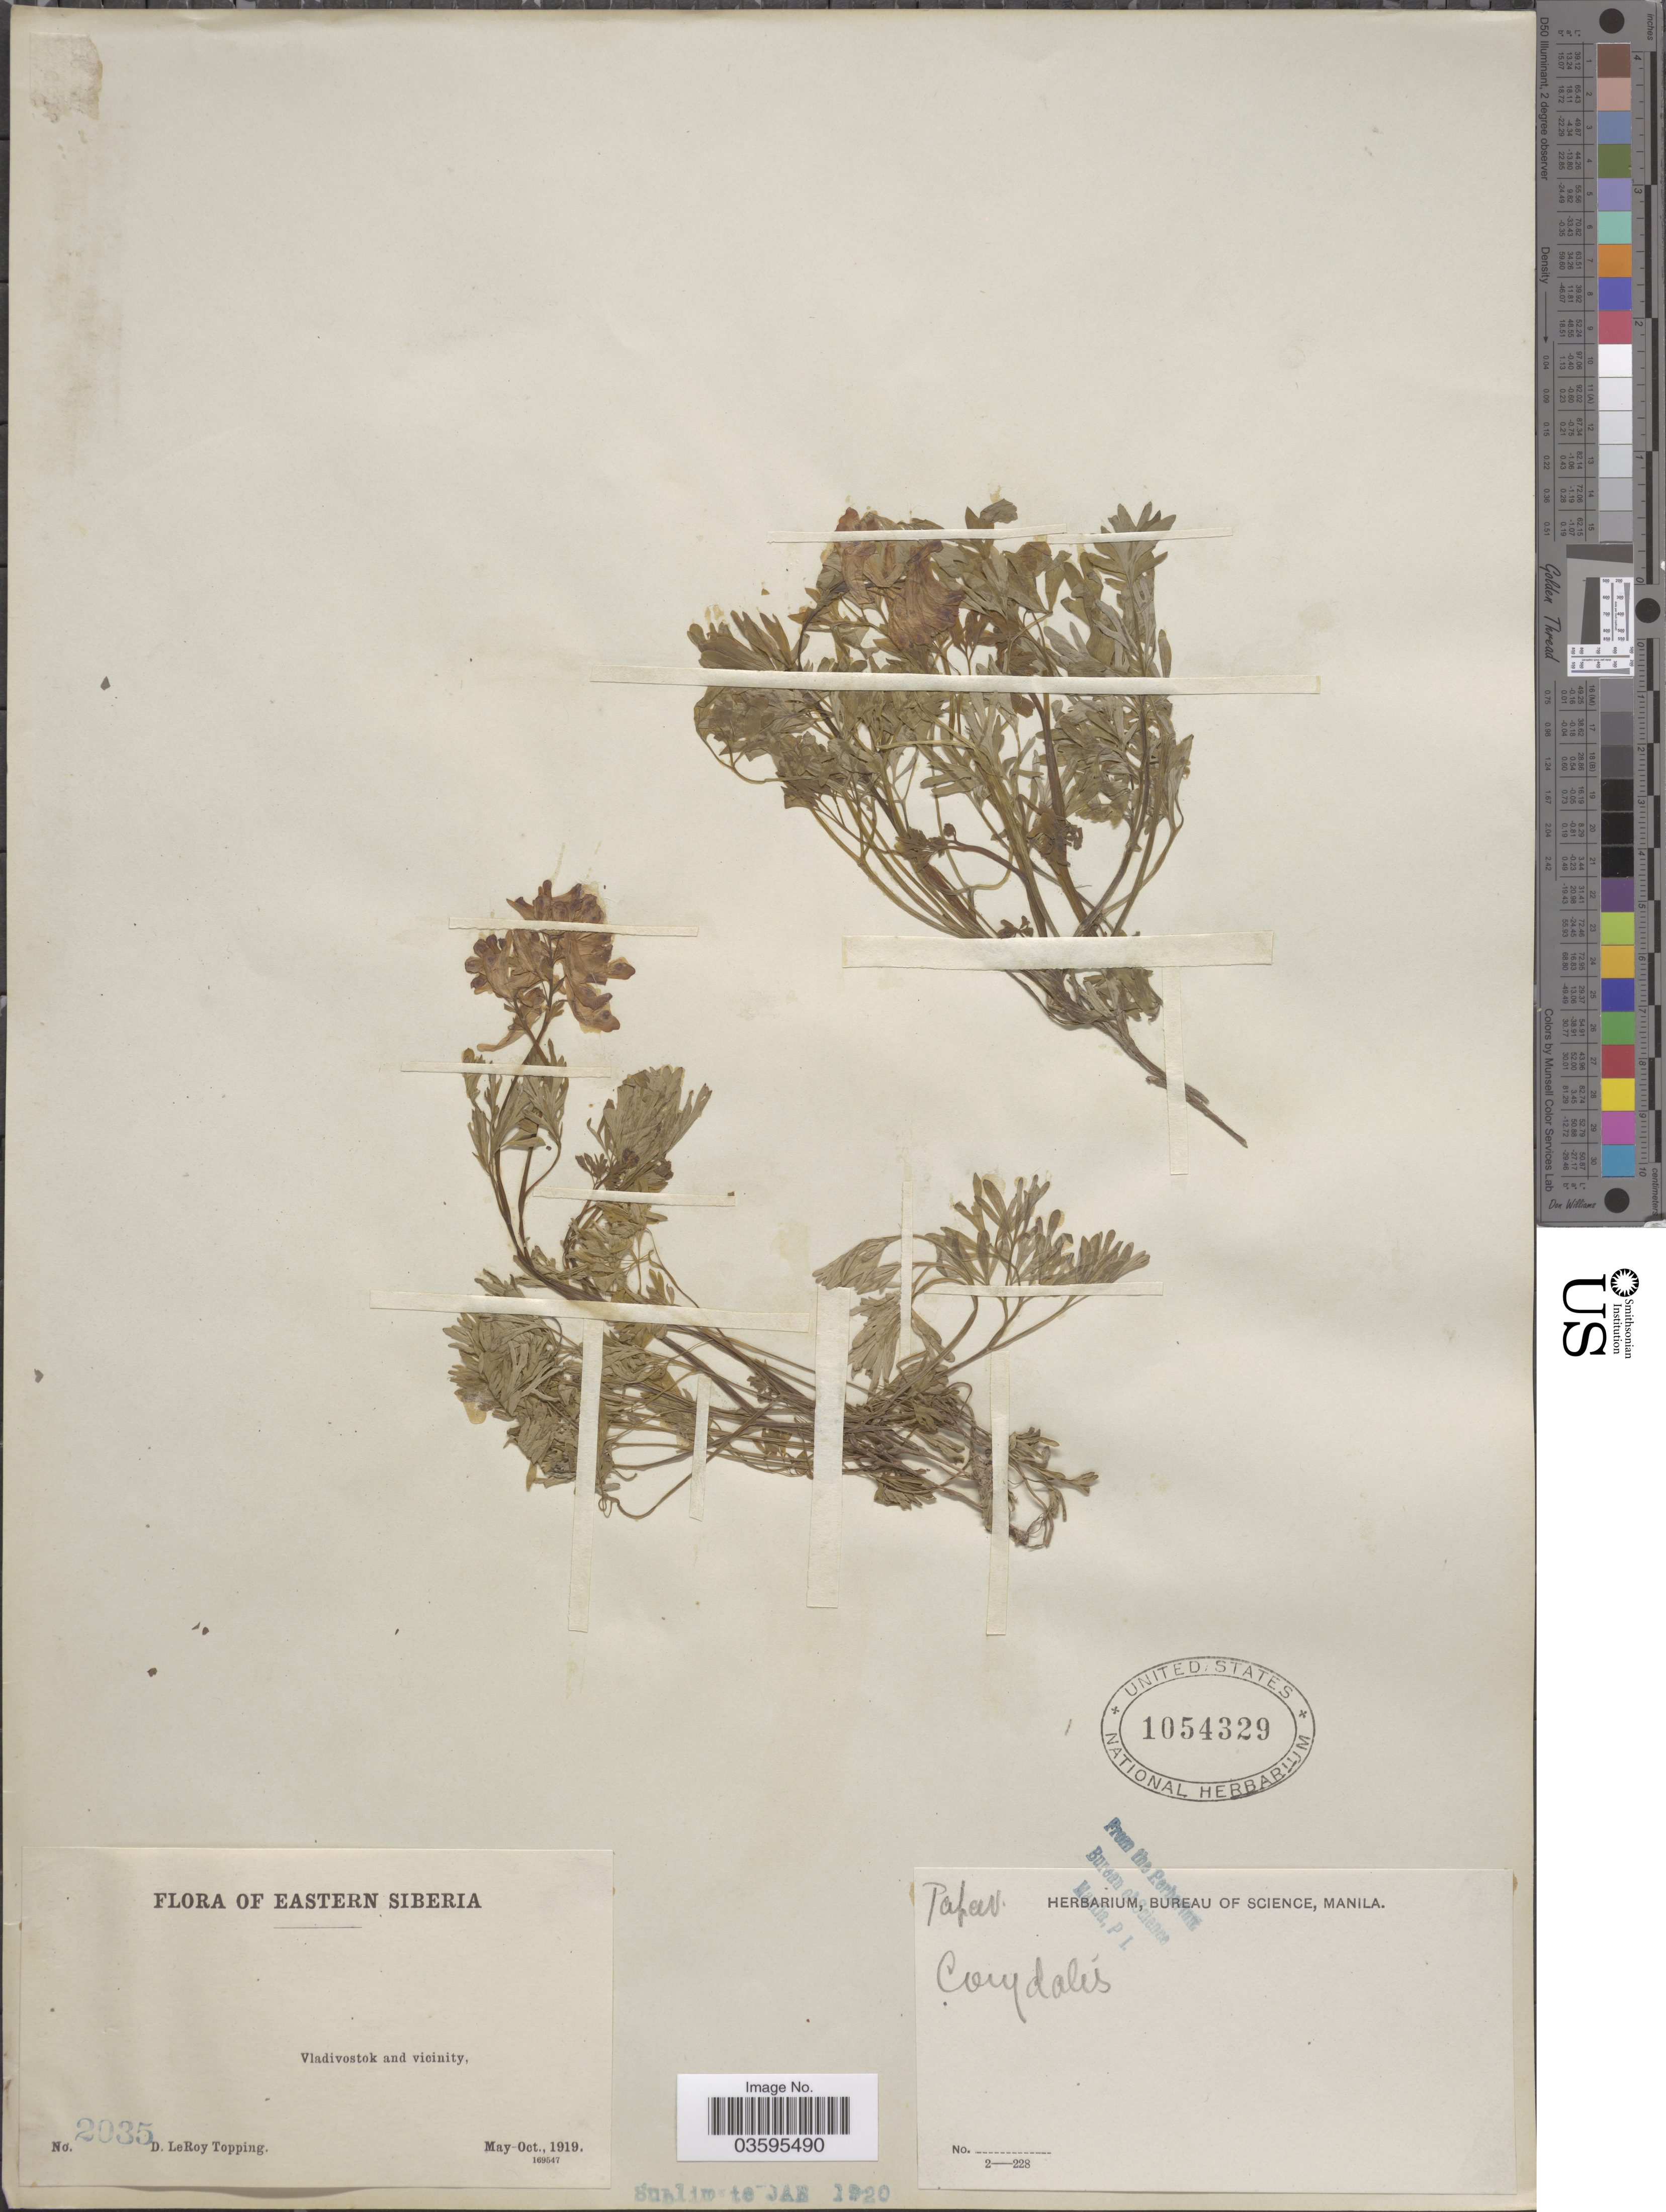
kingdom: Plantae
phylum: Tracheophyta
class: Magnoliopsida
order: Ranunculales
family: Papaveraceae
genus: Corydalis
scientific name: Corydalis sp.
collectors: D. L. Topping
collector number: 2035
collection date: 1919-05/1919-10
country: Russian Federation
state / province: Primorsky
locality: Eastern Siberia. Vladivostok and vicinity.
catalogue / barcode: US 1054329